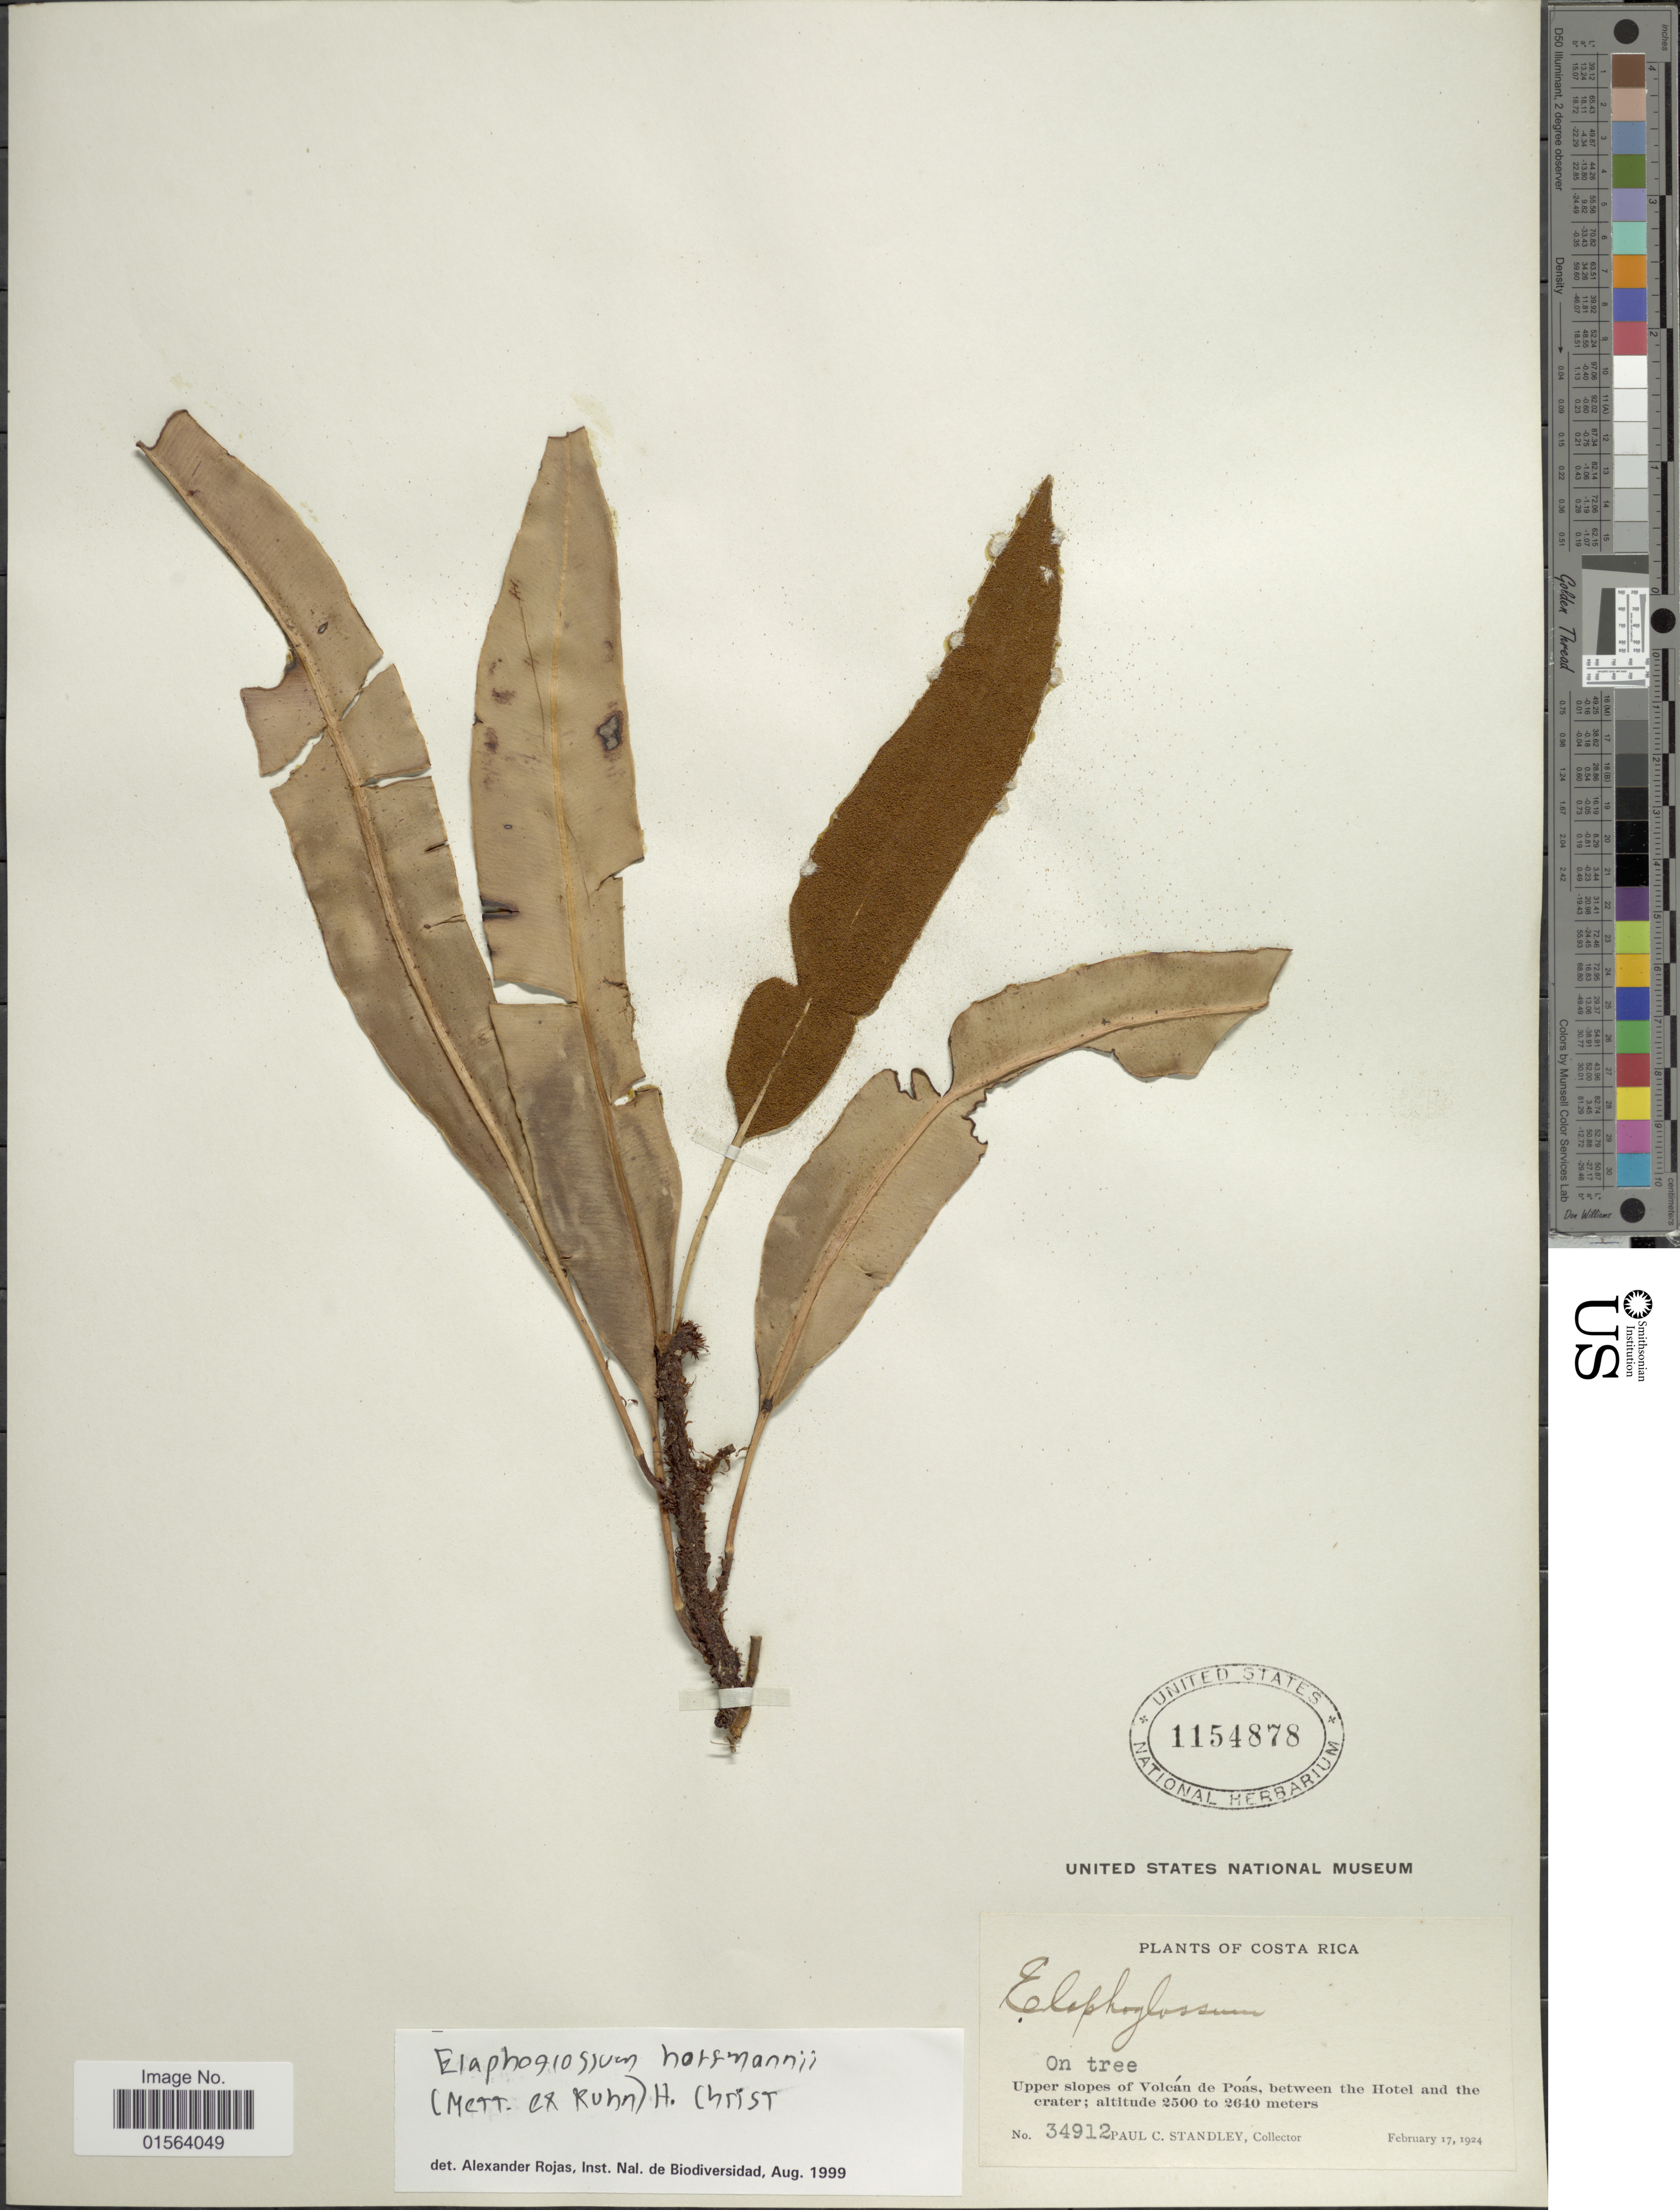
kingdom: Plantae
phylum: Tracheophyta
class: Polypodiopsida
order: Polypodiales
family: Dryopteridaceae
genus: Elaphoglossum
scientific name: Elaphoglossum hoffmannii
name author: (Mett. ex Kuhn) Christ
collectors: P. C. Standley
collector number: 34912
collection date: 1924-02-17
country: Costa Rica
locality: Upper slopes of Volcan de Poas, between the Hotel and the crater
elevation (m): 2500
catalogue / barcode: US 1154878